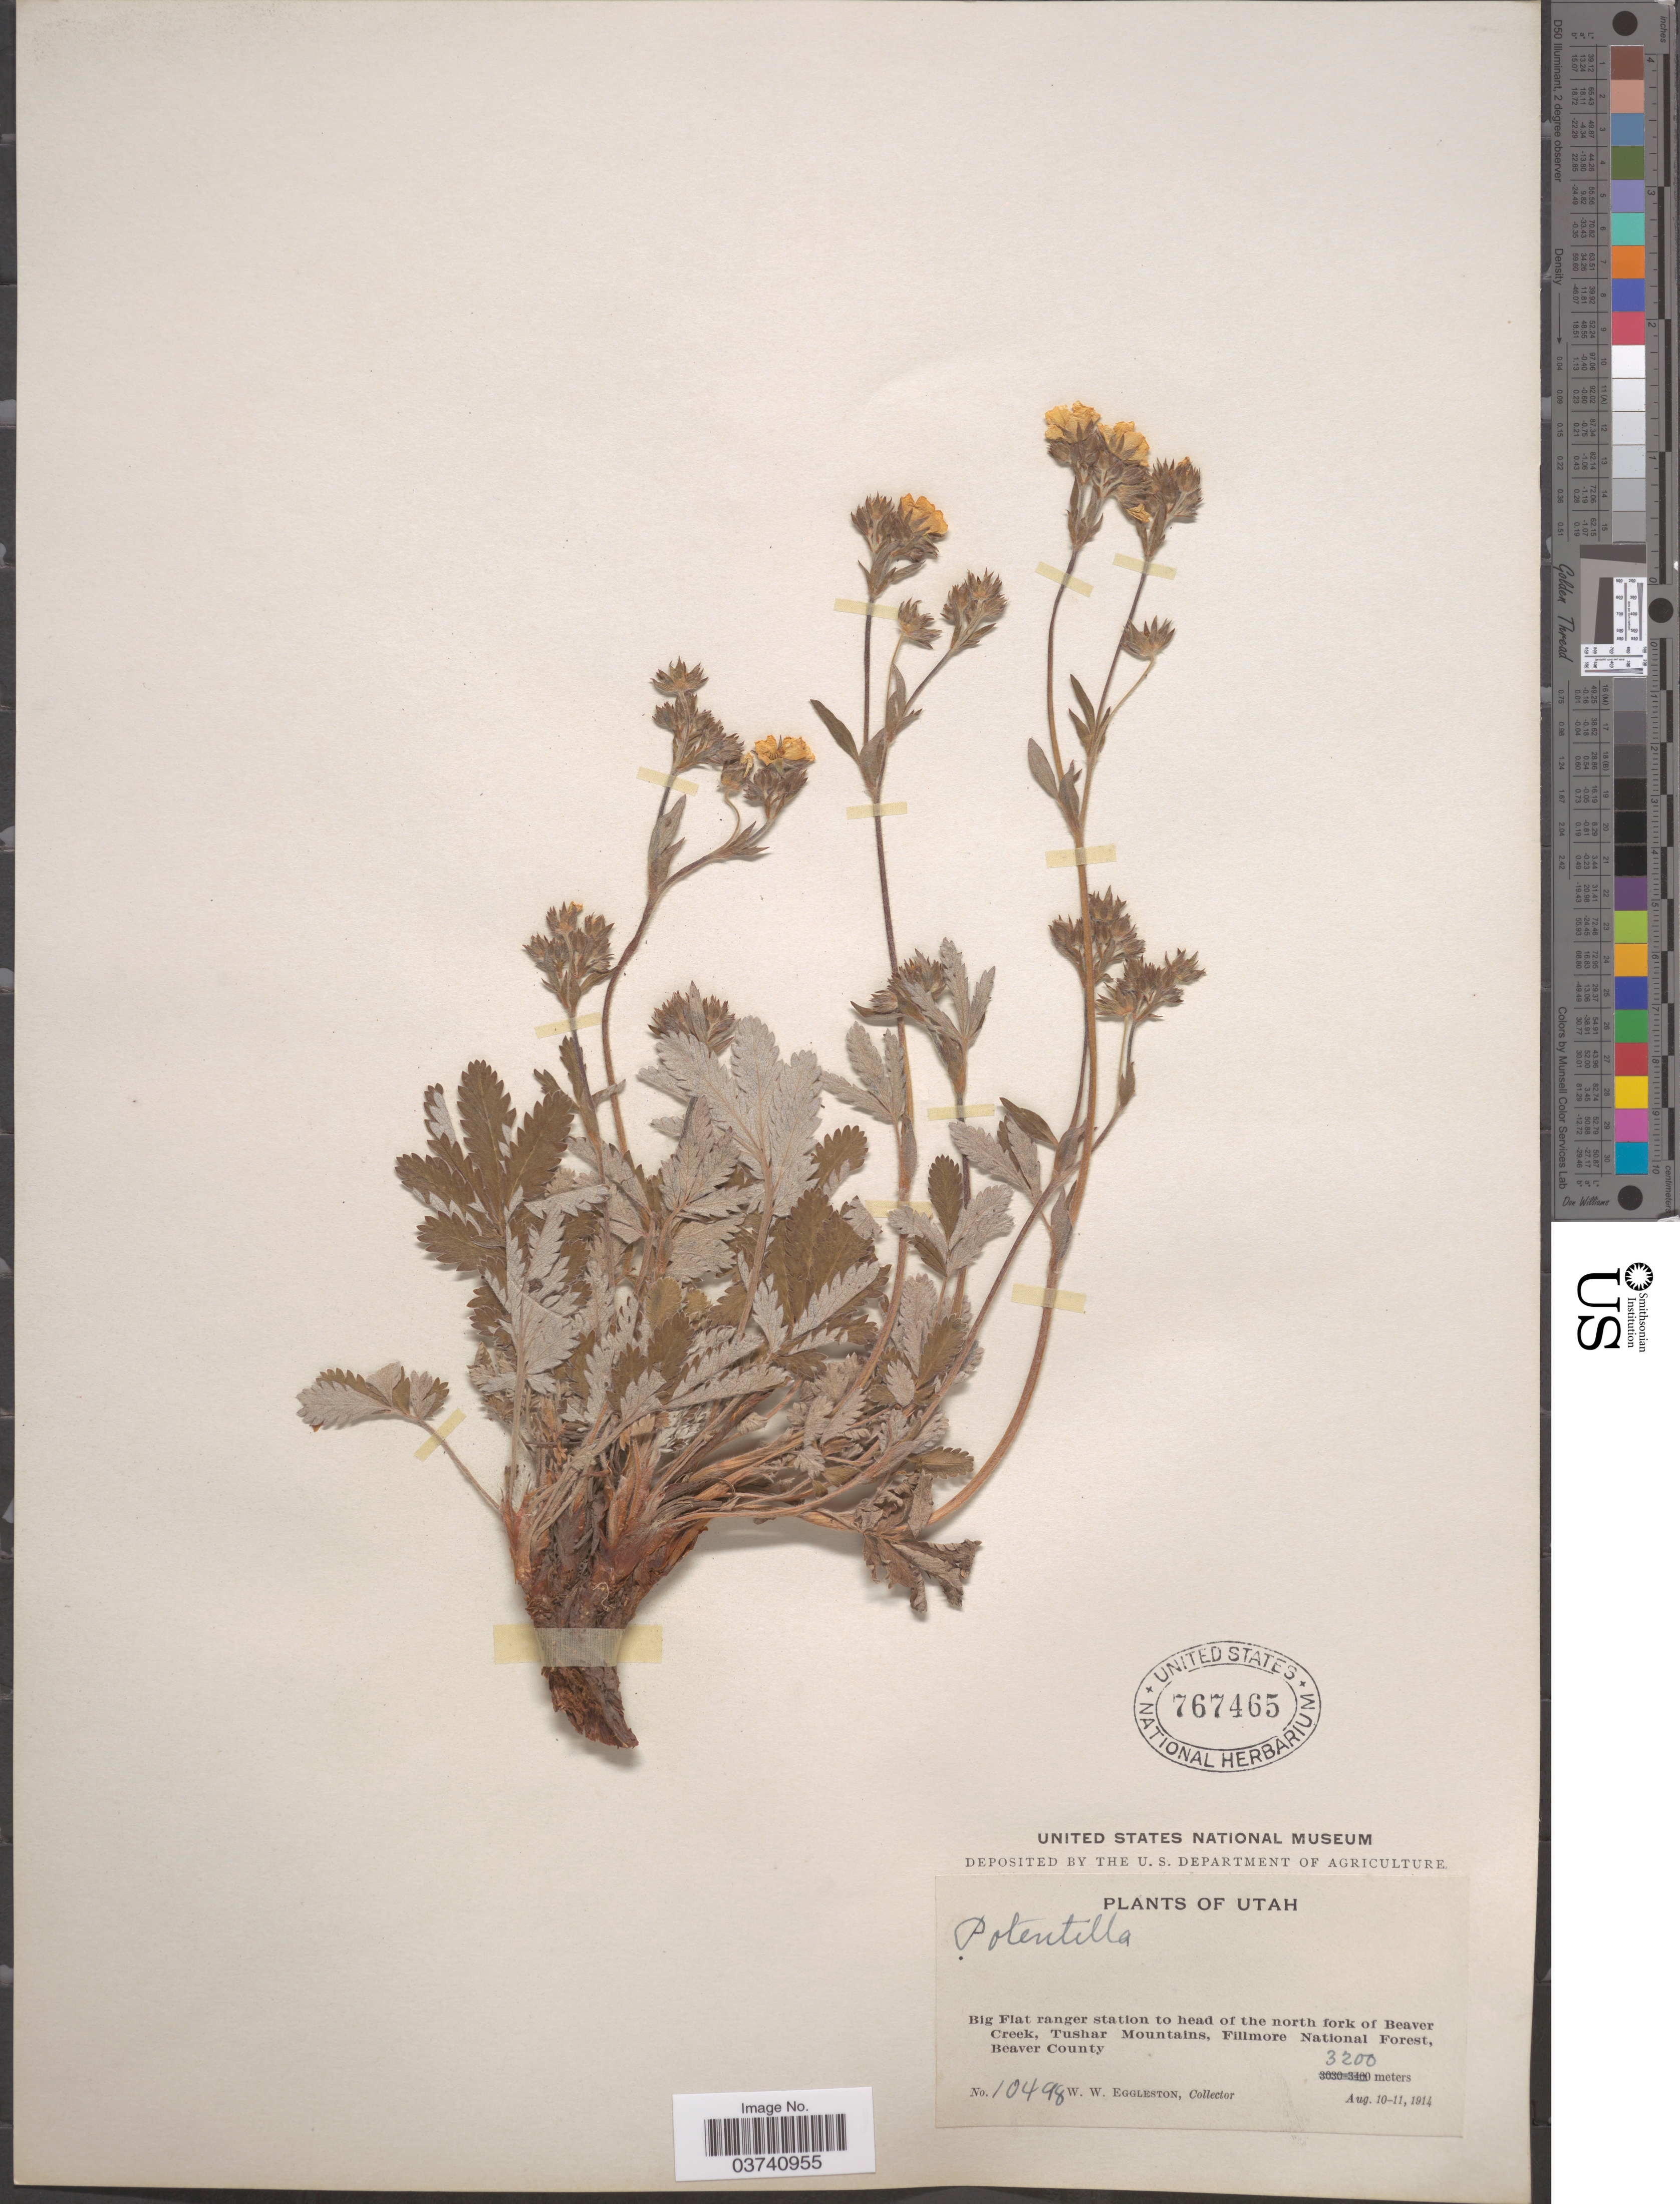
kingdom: Plantae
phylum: Tracheophyta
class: Magnoliopsida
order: Rosales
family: Rosaceae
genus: Potentilla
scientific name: Potentilla sp.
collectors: W. W. Eggleston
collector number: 10498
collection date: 1914-08-10/1914-08-11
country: United States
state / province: Utah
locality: Big Flat ranger station to head of the north fork of Beaver Creek, Tushar Mountains, Fillmore National Forest, Beaver County.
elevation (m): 3200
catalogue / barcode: US 767465